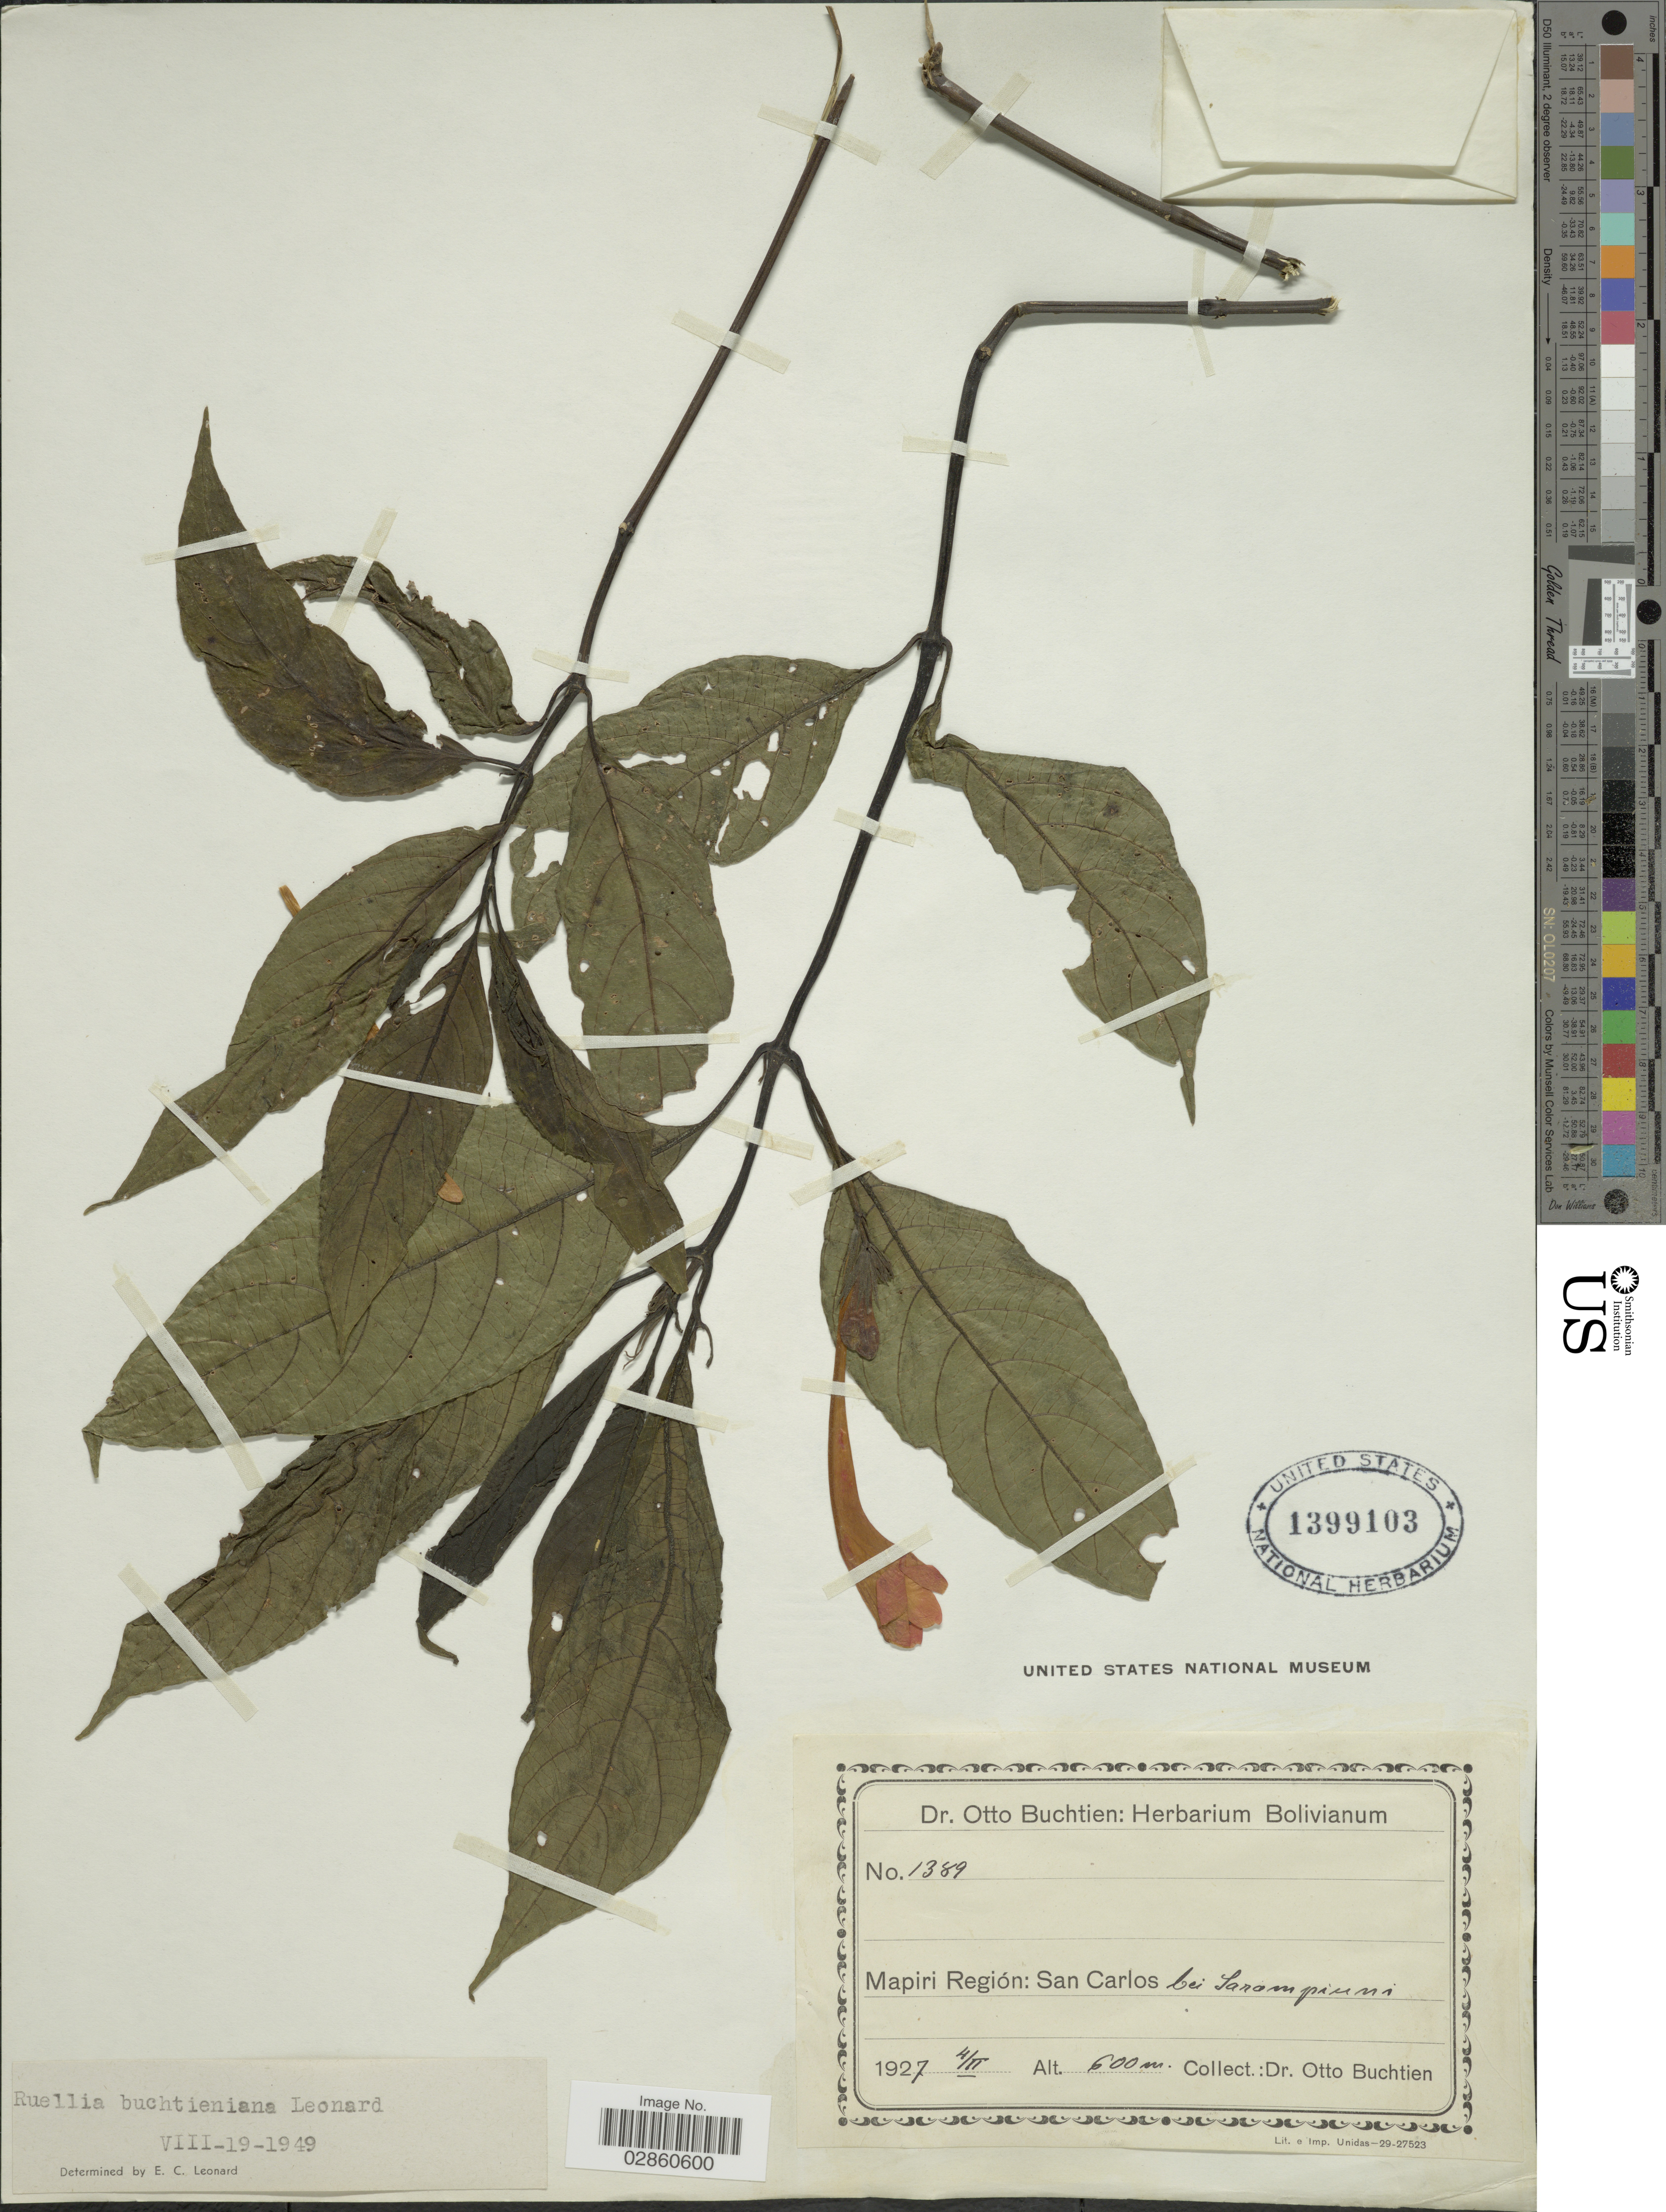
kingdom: Plantae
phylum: Tracheophyta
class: Magnoliopsida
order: Lamiales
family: Acanthaceae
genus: Ruellia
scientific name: Ruellia haenkeana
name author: (Nees) Wassh.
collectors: O. Buchtien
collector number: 1389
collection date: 1927-02-04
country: Bolivia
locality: Mapiri Región: San Carlos bei Sarampiuni.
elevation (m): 600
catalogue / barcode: US 1399103